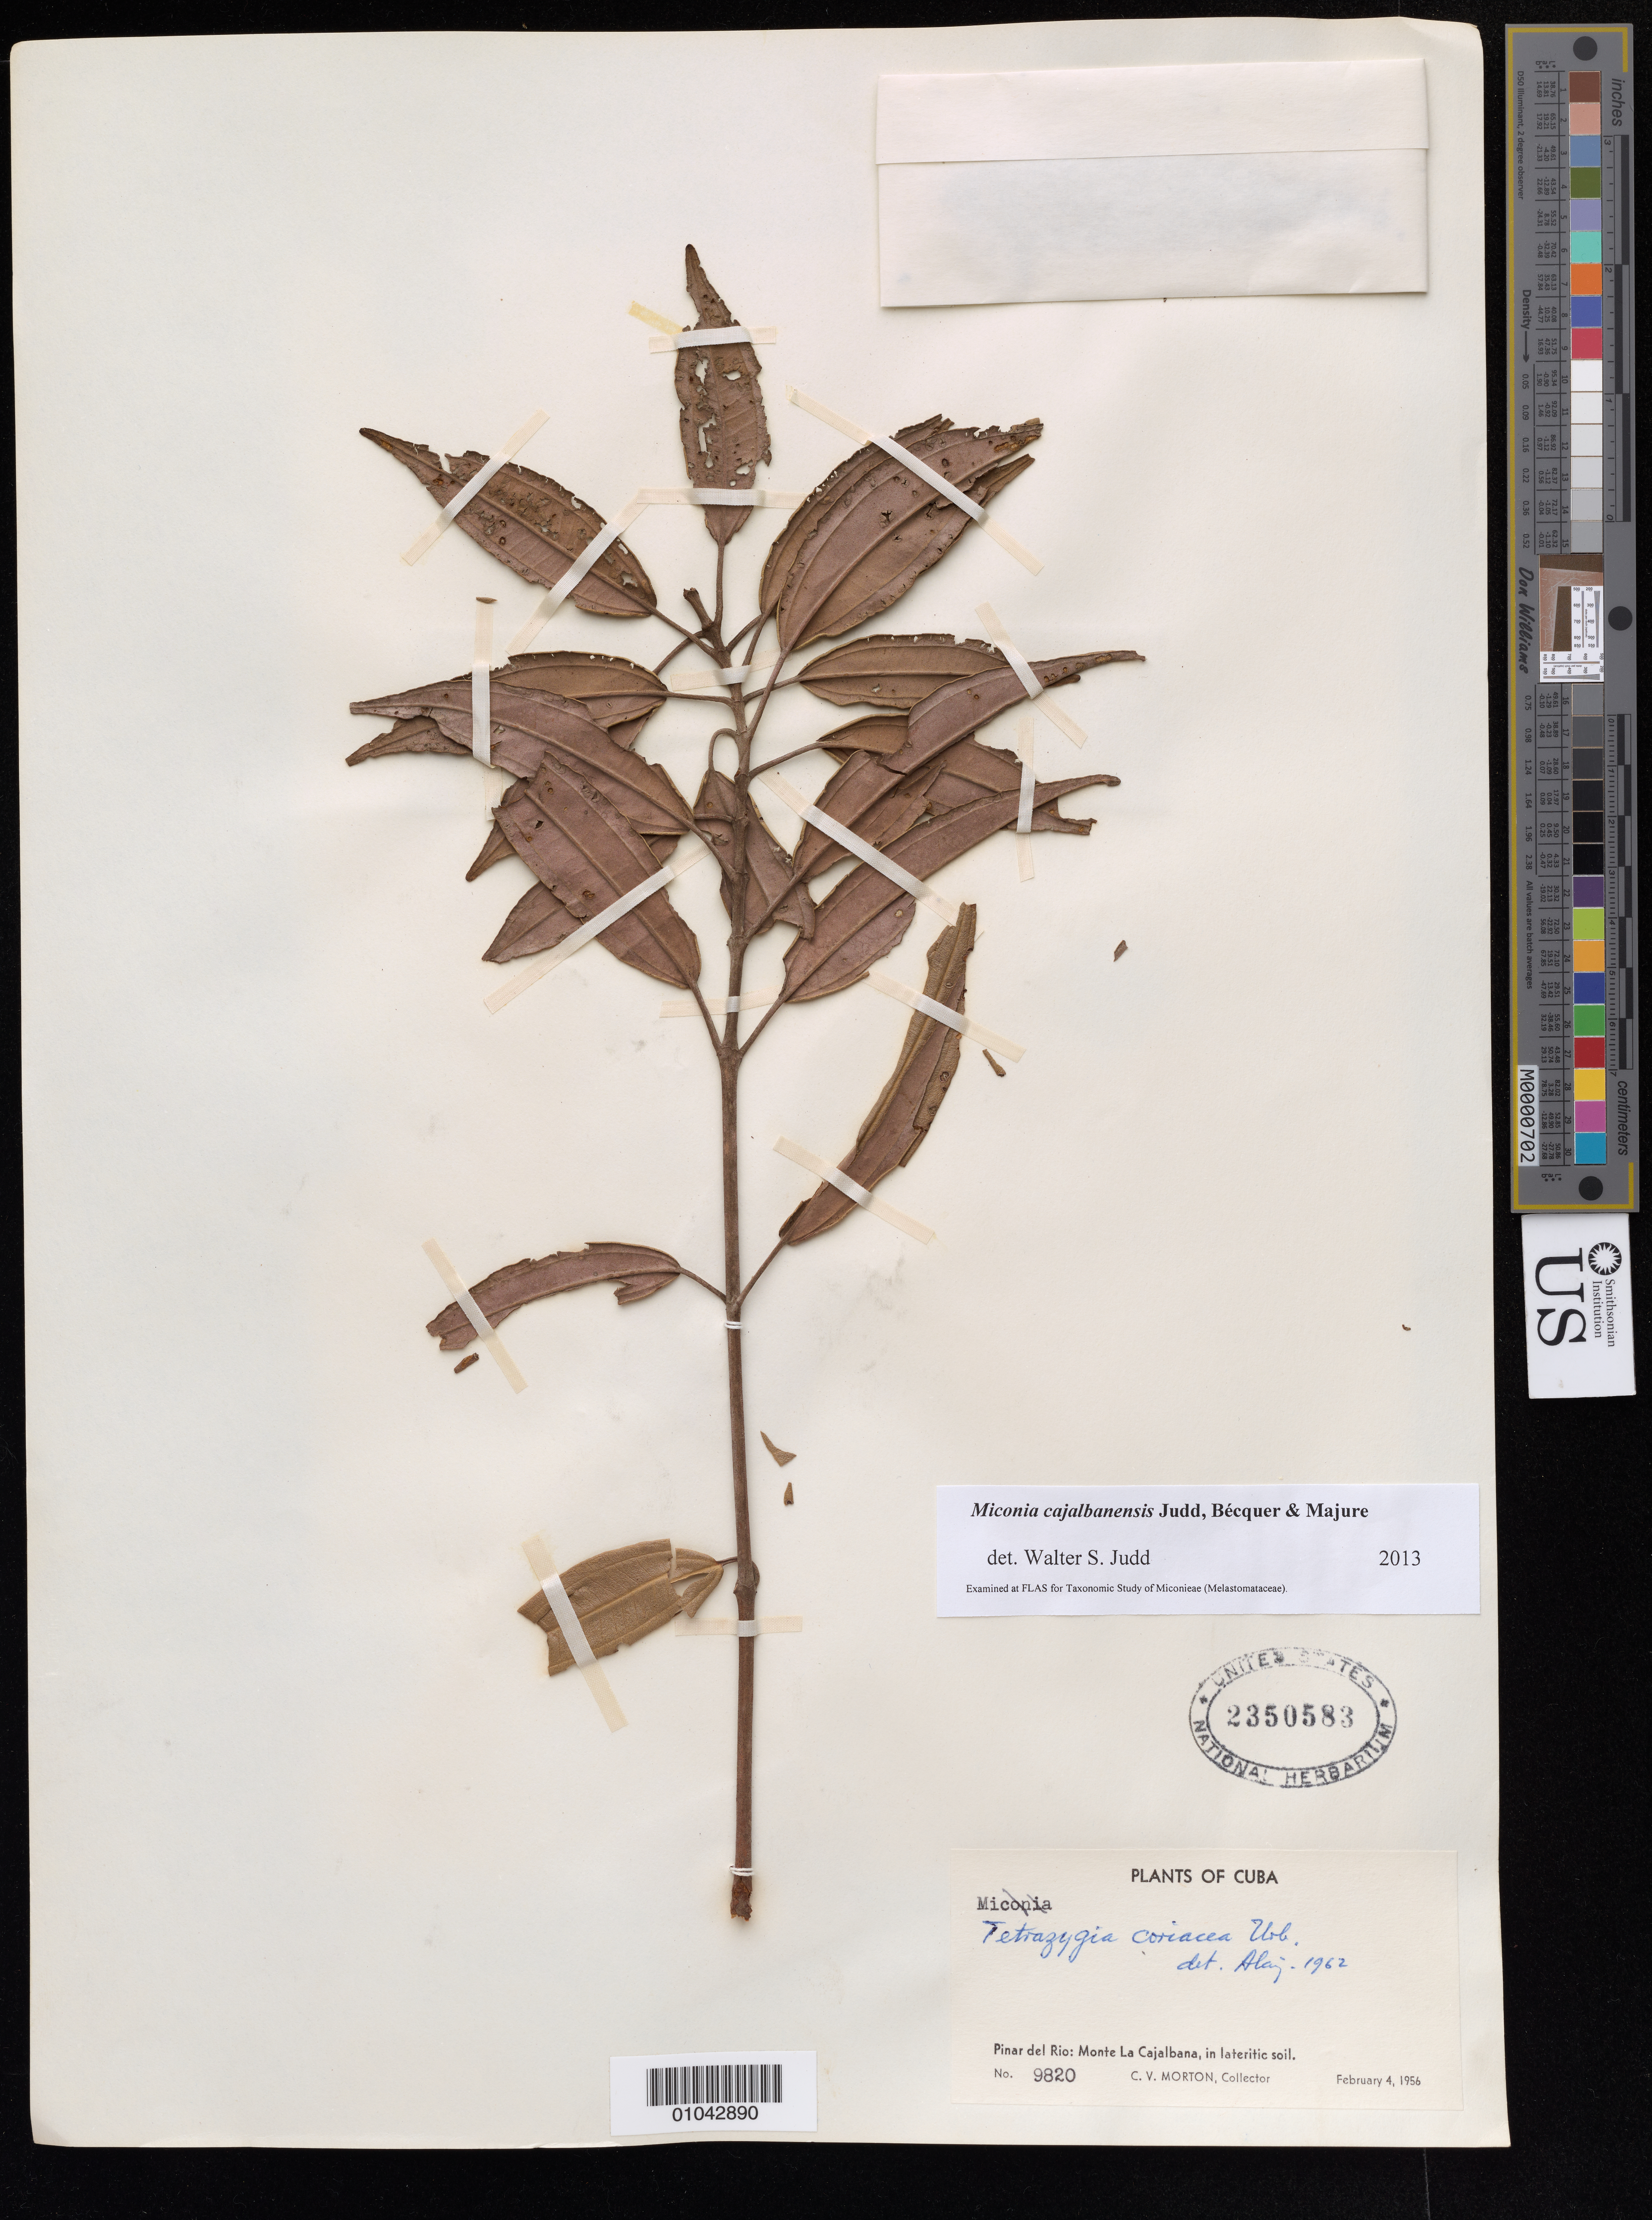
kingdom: Plantae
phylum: Tracheophyta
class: Magnoliopsida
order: Myrtales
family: Melastomataceae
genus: Miconia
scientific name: Miconia cajalbanensis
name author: Judd et al.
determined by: Judd, Walter S.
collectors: C. V. Morton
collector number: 9820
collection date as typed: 04 Feb 1956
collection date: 1956-02-04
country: Cuba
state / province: Pinar del Río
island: Cuba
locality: Monte La Cajalbana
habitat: In lateritic soil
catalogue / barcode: US 2350583